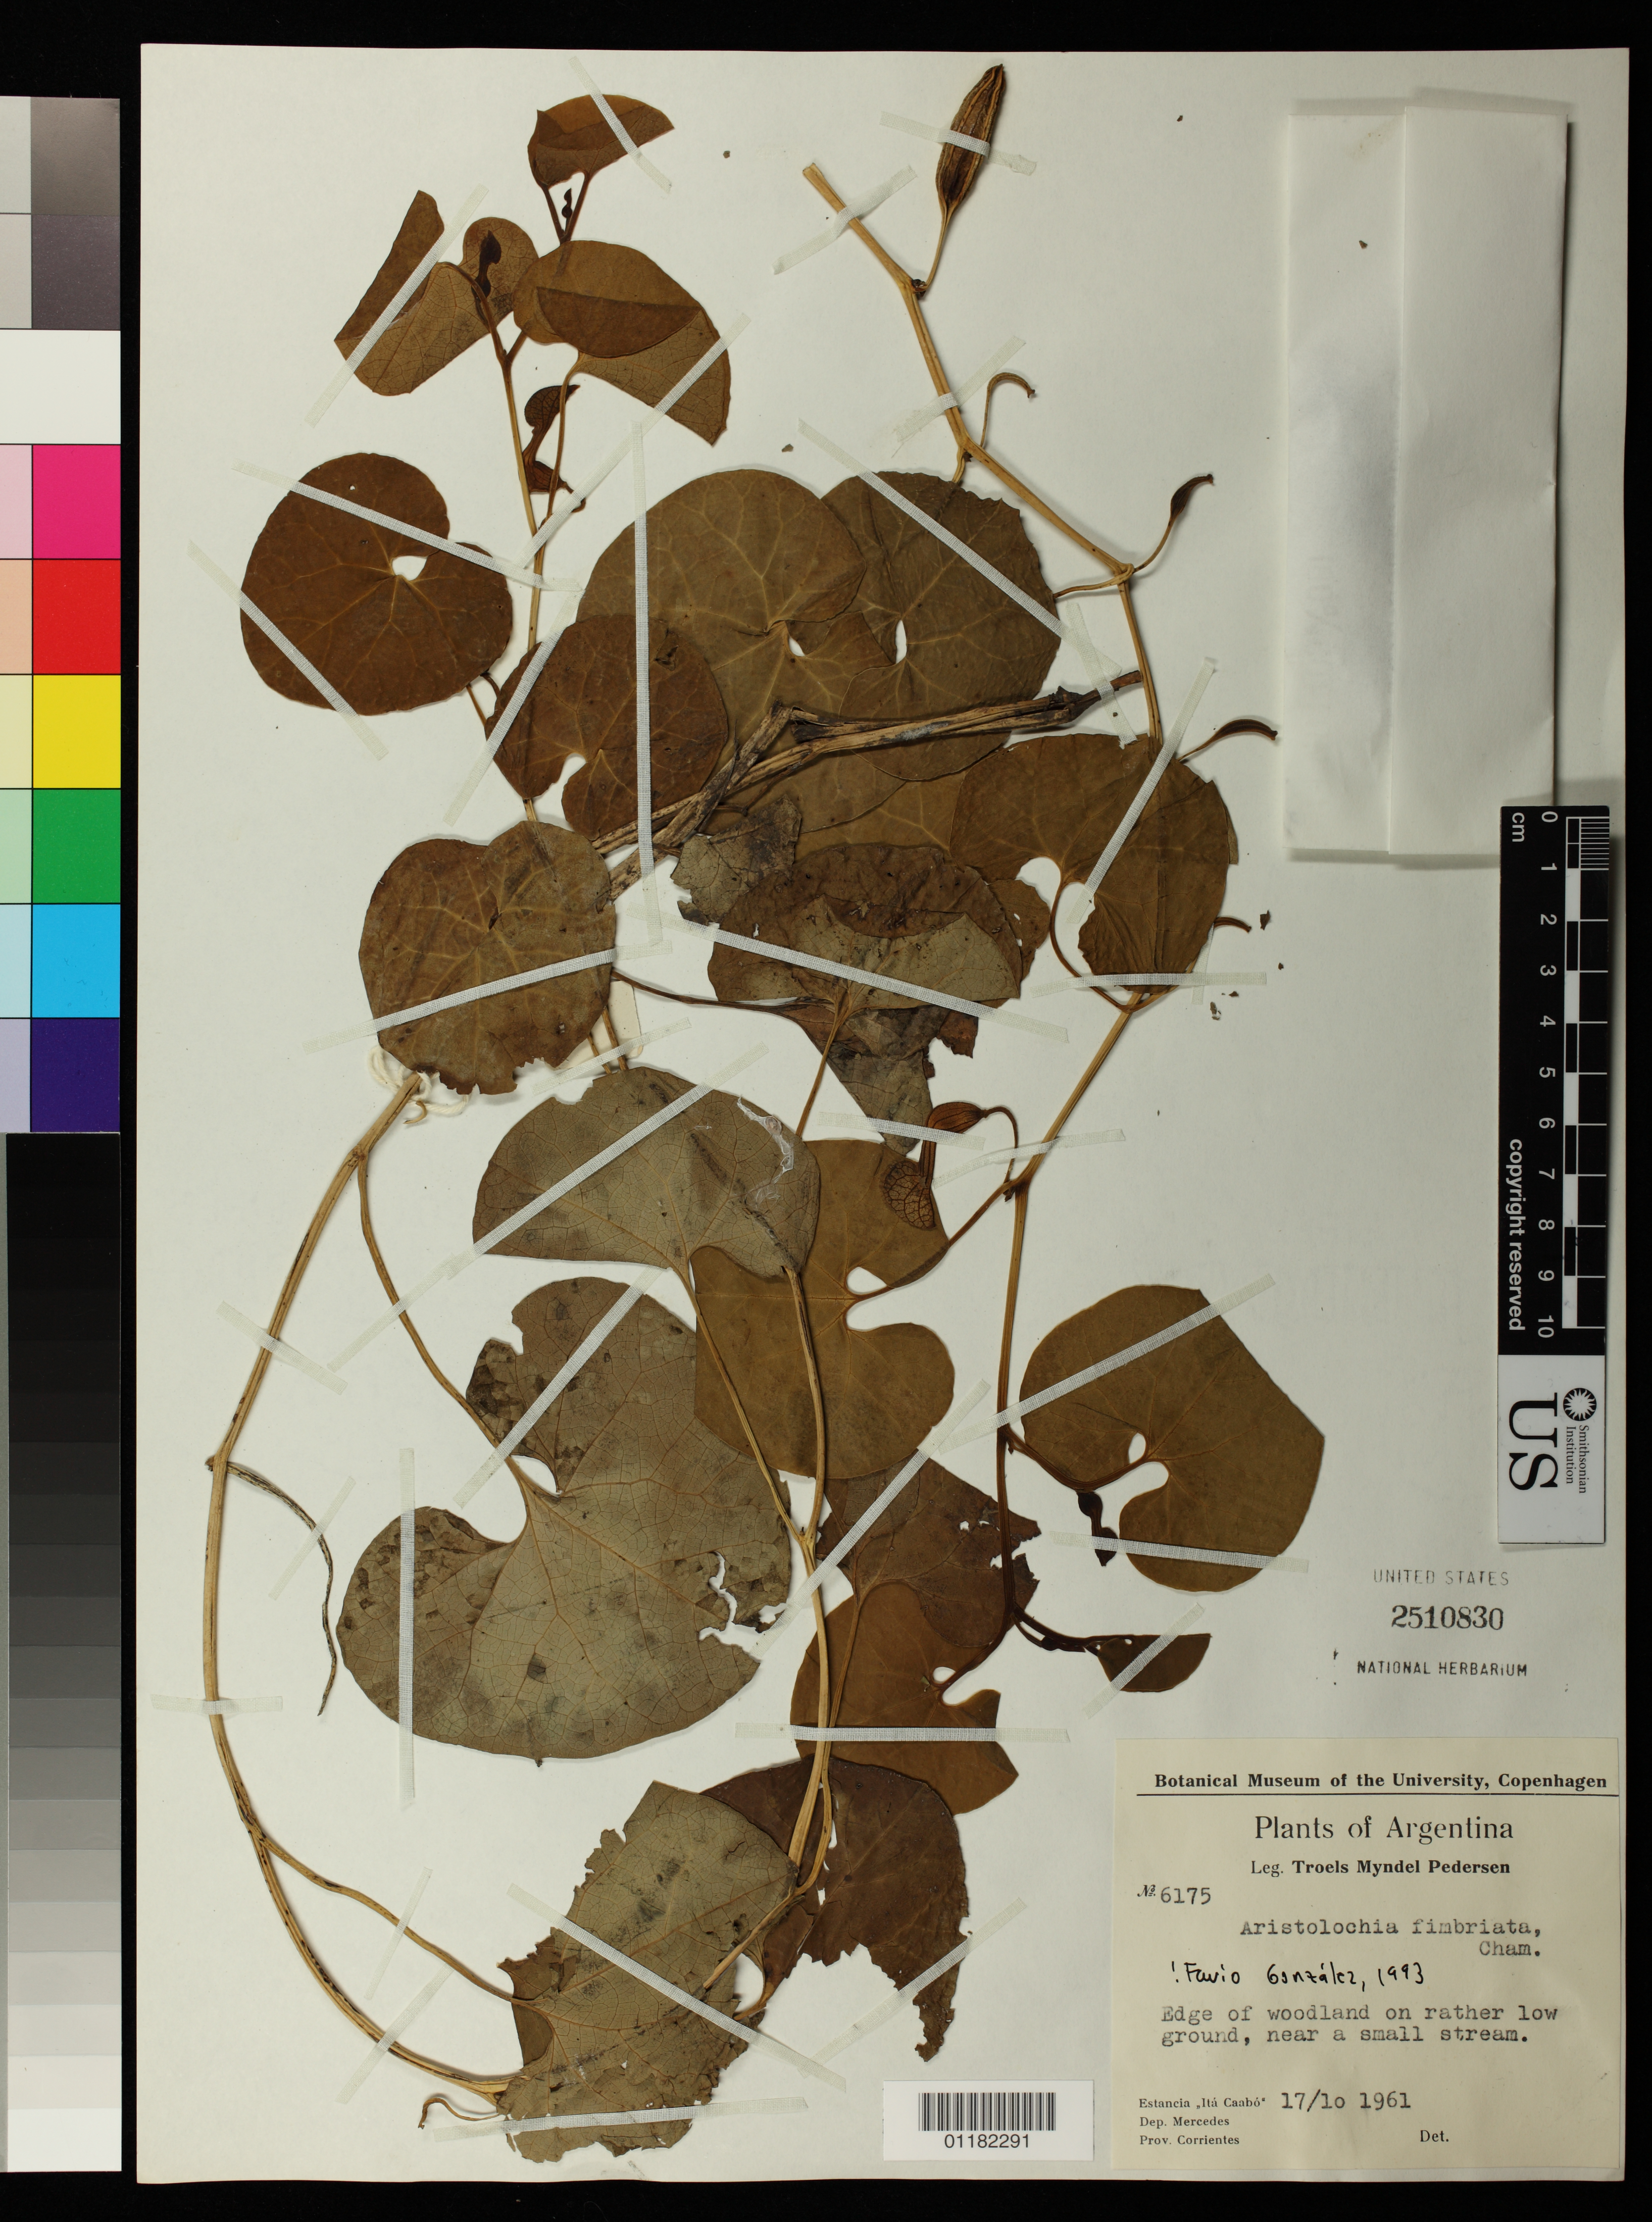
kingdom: Plantae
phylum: Tracheophyta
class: Magnoliopsida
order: Piperales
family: Aristolochiaceae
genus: Aristolochia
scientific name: Aristolochia fimbriata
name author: Cham.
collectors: T. M. Pedersen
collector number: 6175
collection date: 1961-10-17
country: Argentina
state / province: Corrientes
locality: Estancia "Ita Caabo" Dep. Mercedes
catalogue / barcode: US 2510830